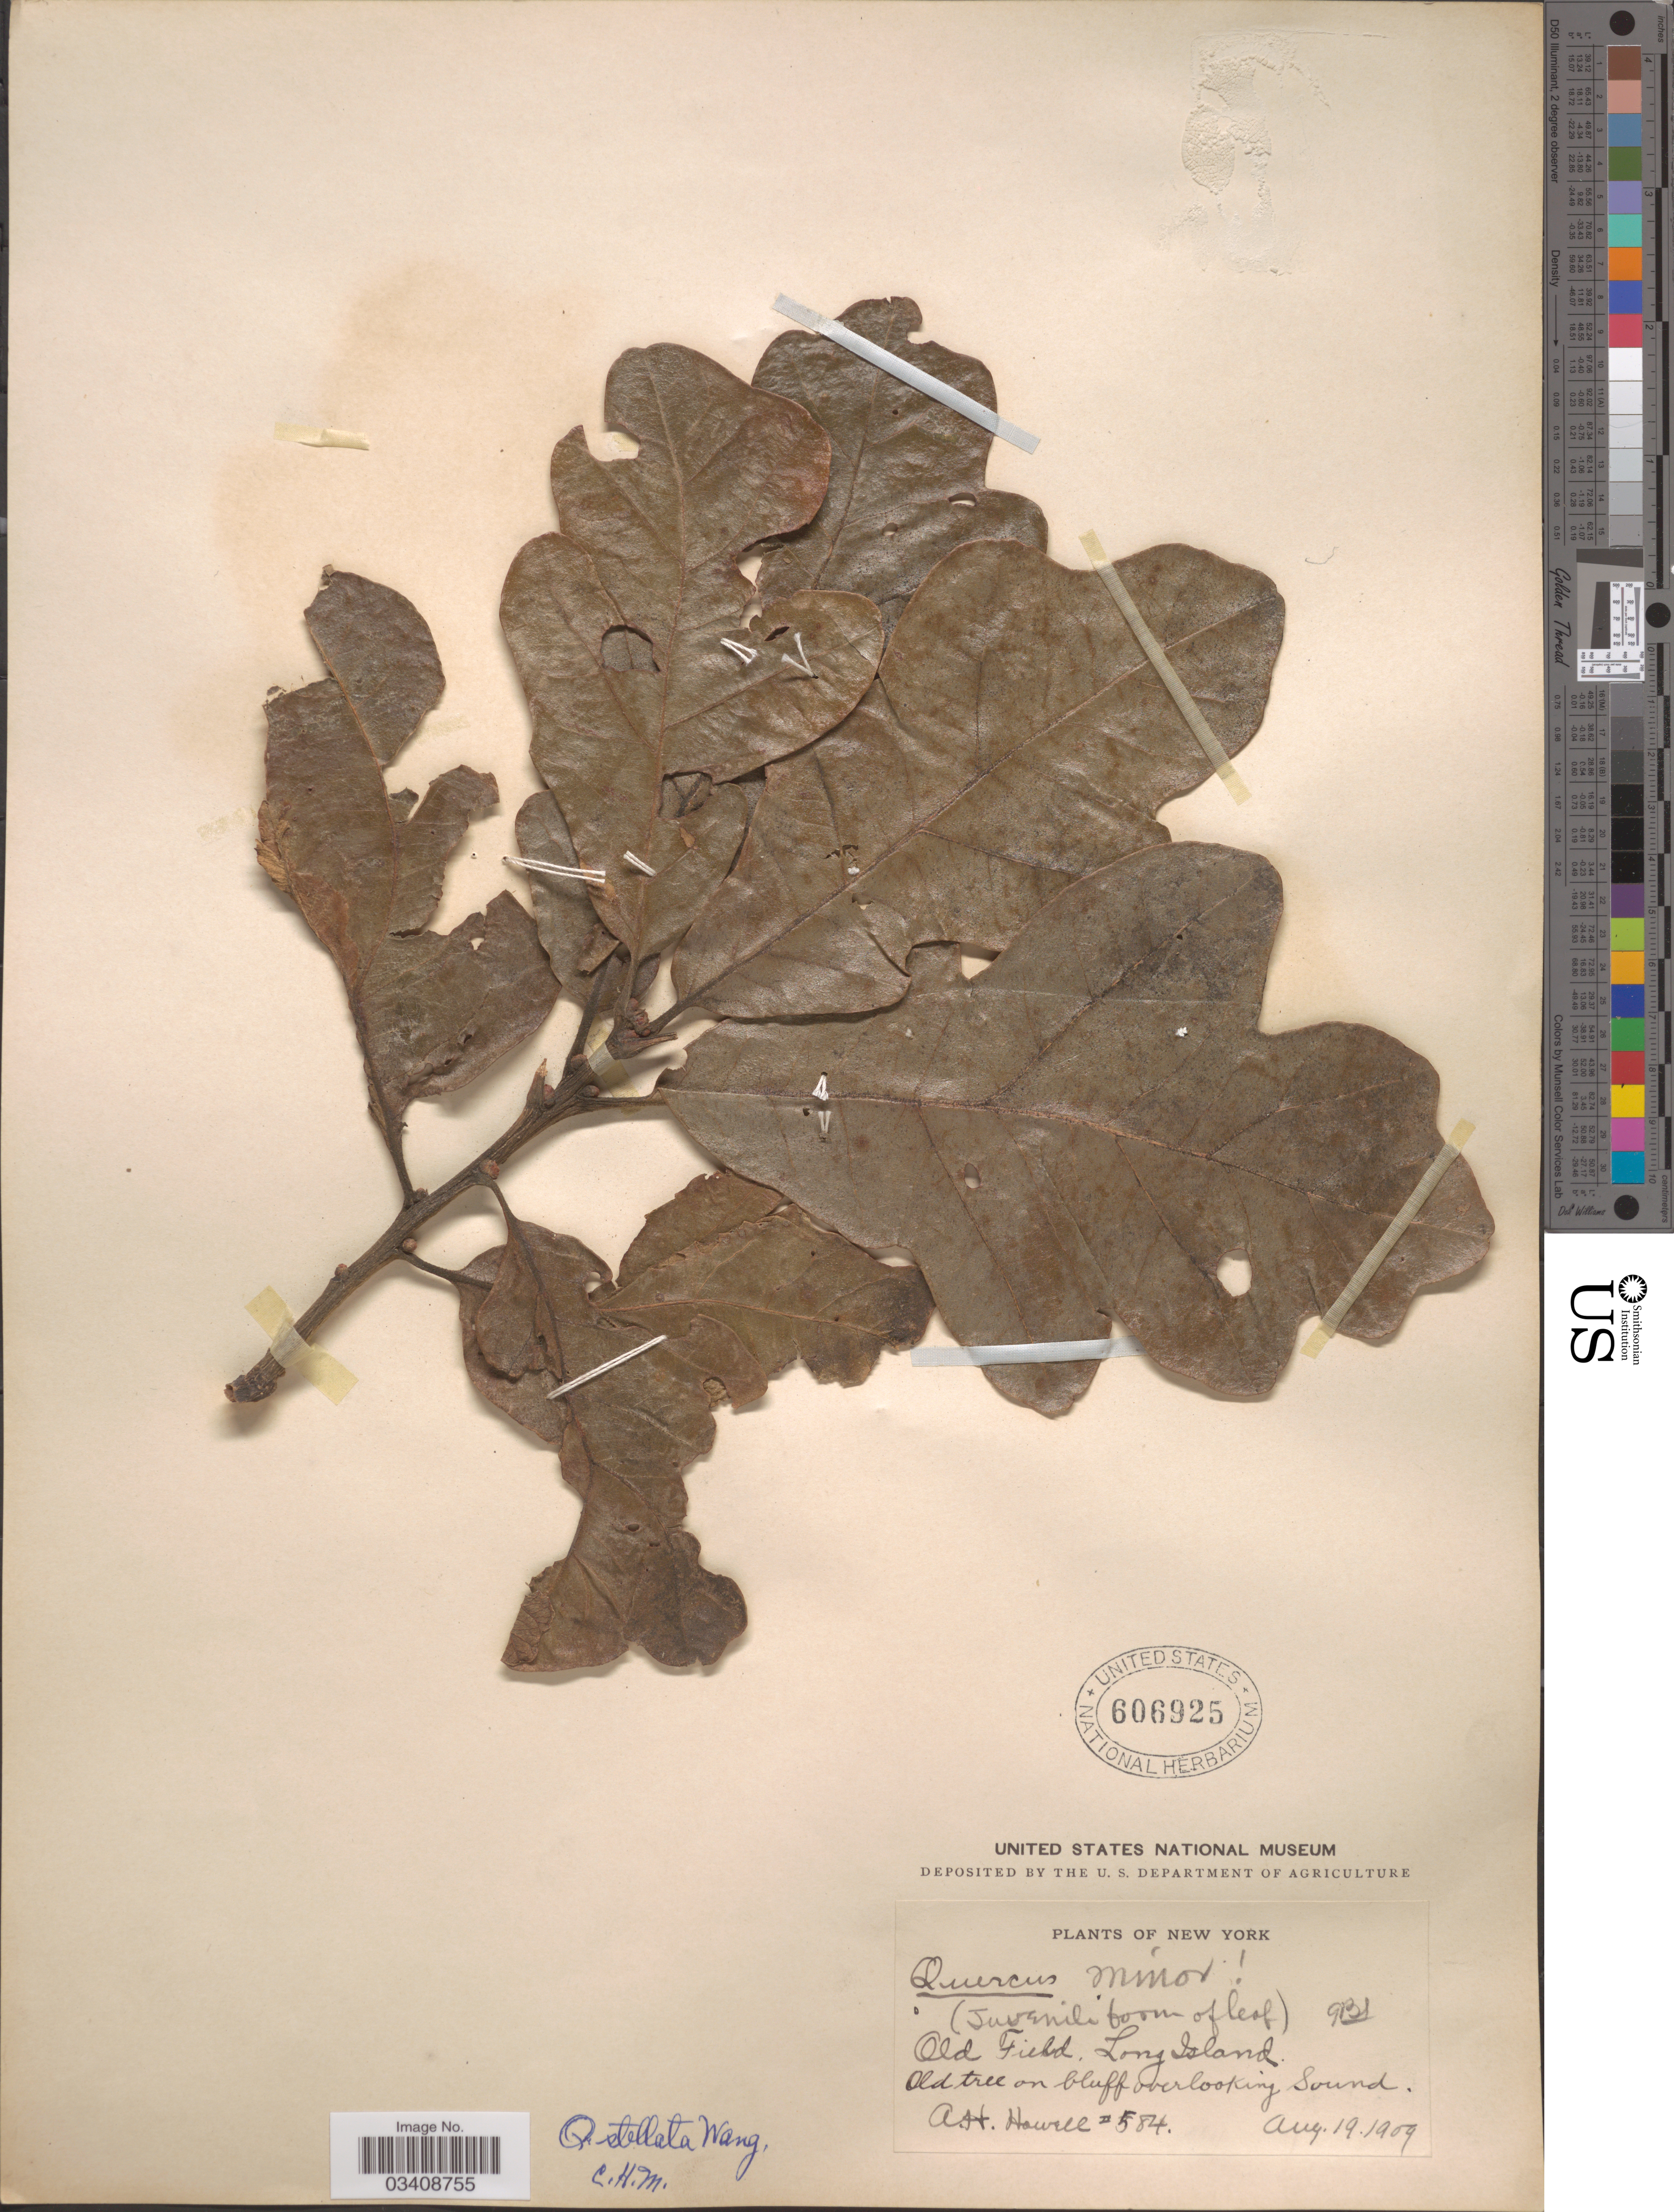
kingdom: Plantae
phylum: Tracheophyta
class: Magnoliopsida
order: Fagales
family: Fagaceae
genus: Quercus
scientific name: Quercus stellata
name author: Wangenh.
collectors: A. Howell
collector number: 584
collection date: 1959-08-19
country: United States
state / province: New York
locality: Old Field. Long Island.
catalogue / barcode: US 606925